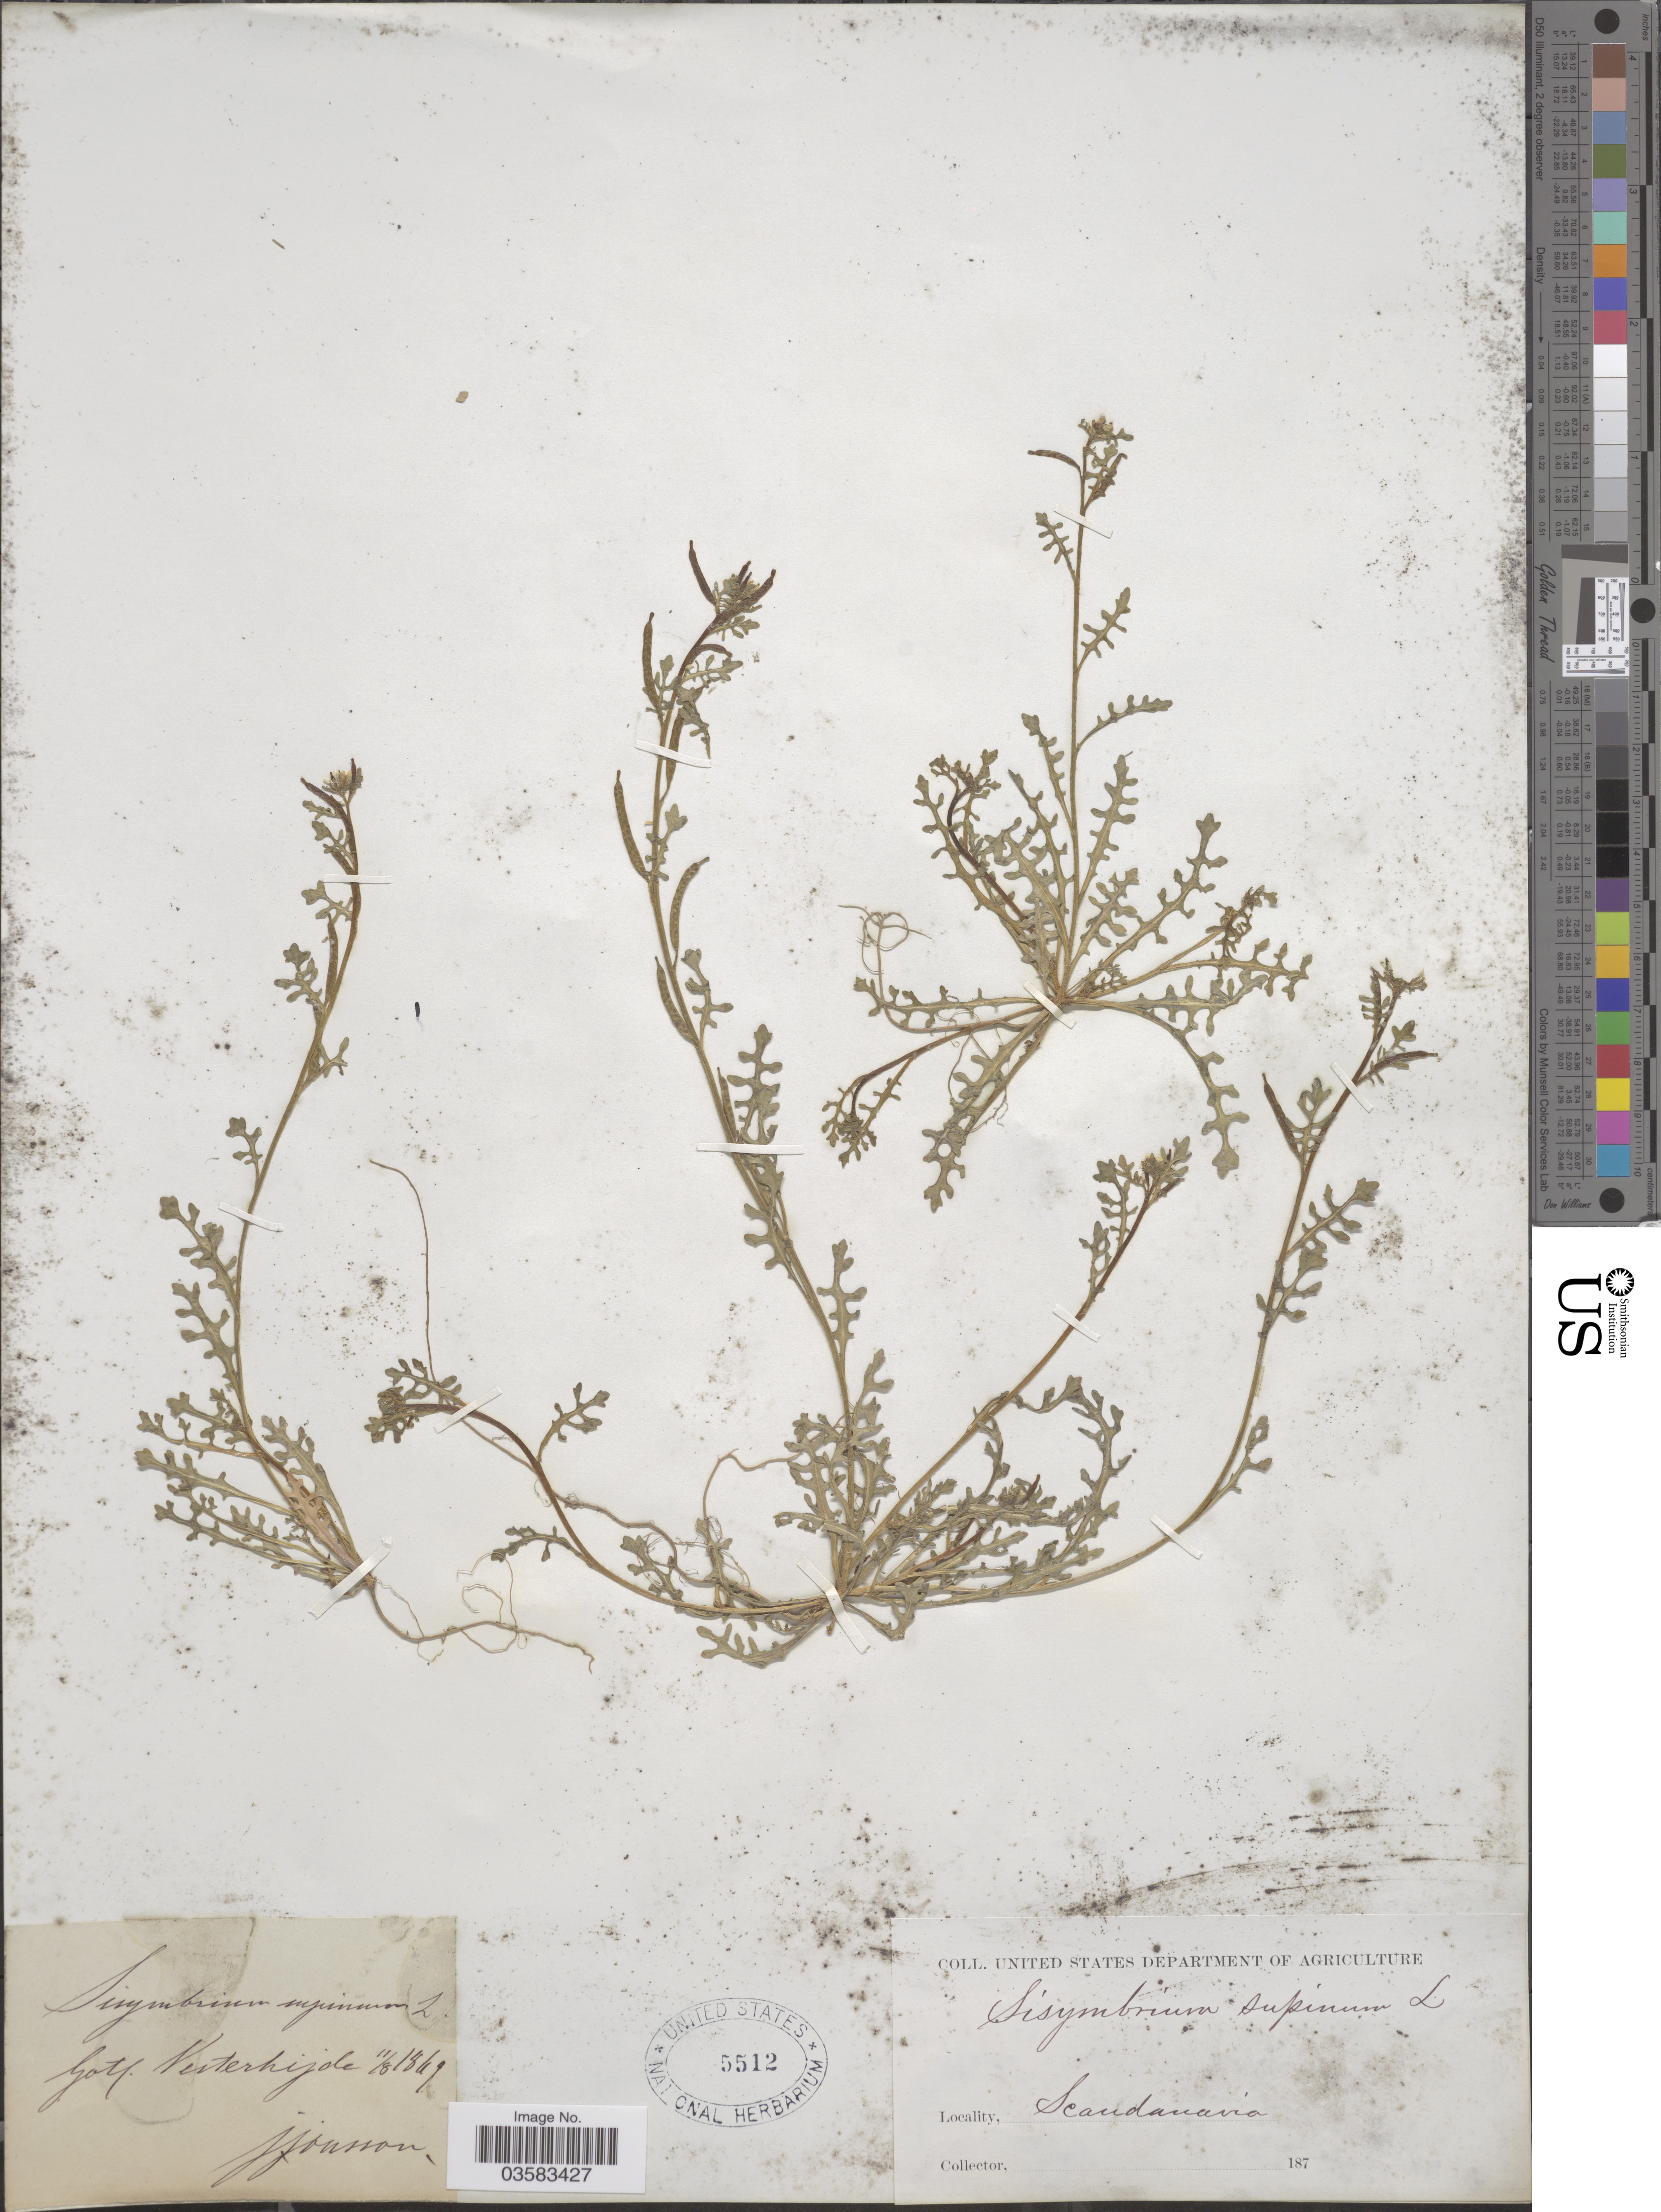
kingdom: Plantae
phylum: Tracheophyta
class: Magnoliopsida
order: Brassicales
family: Brassicaceae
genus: Sisymbrium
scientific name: Sisymbrium supinum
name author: L.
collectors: J. Jonsson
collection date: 1849-08-11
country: Sweden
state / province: Gotland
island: Gotland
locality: Gotl. Vesterhijde, Scandinavia.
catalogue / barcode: US 5512